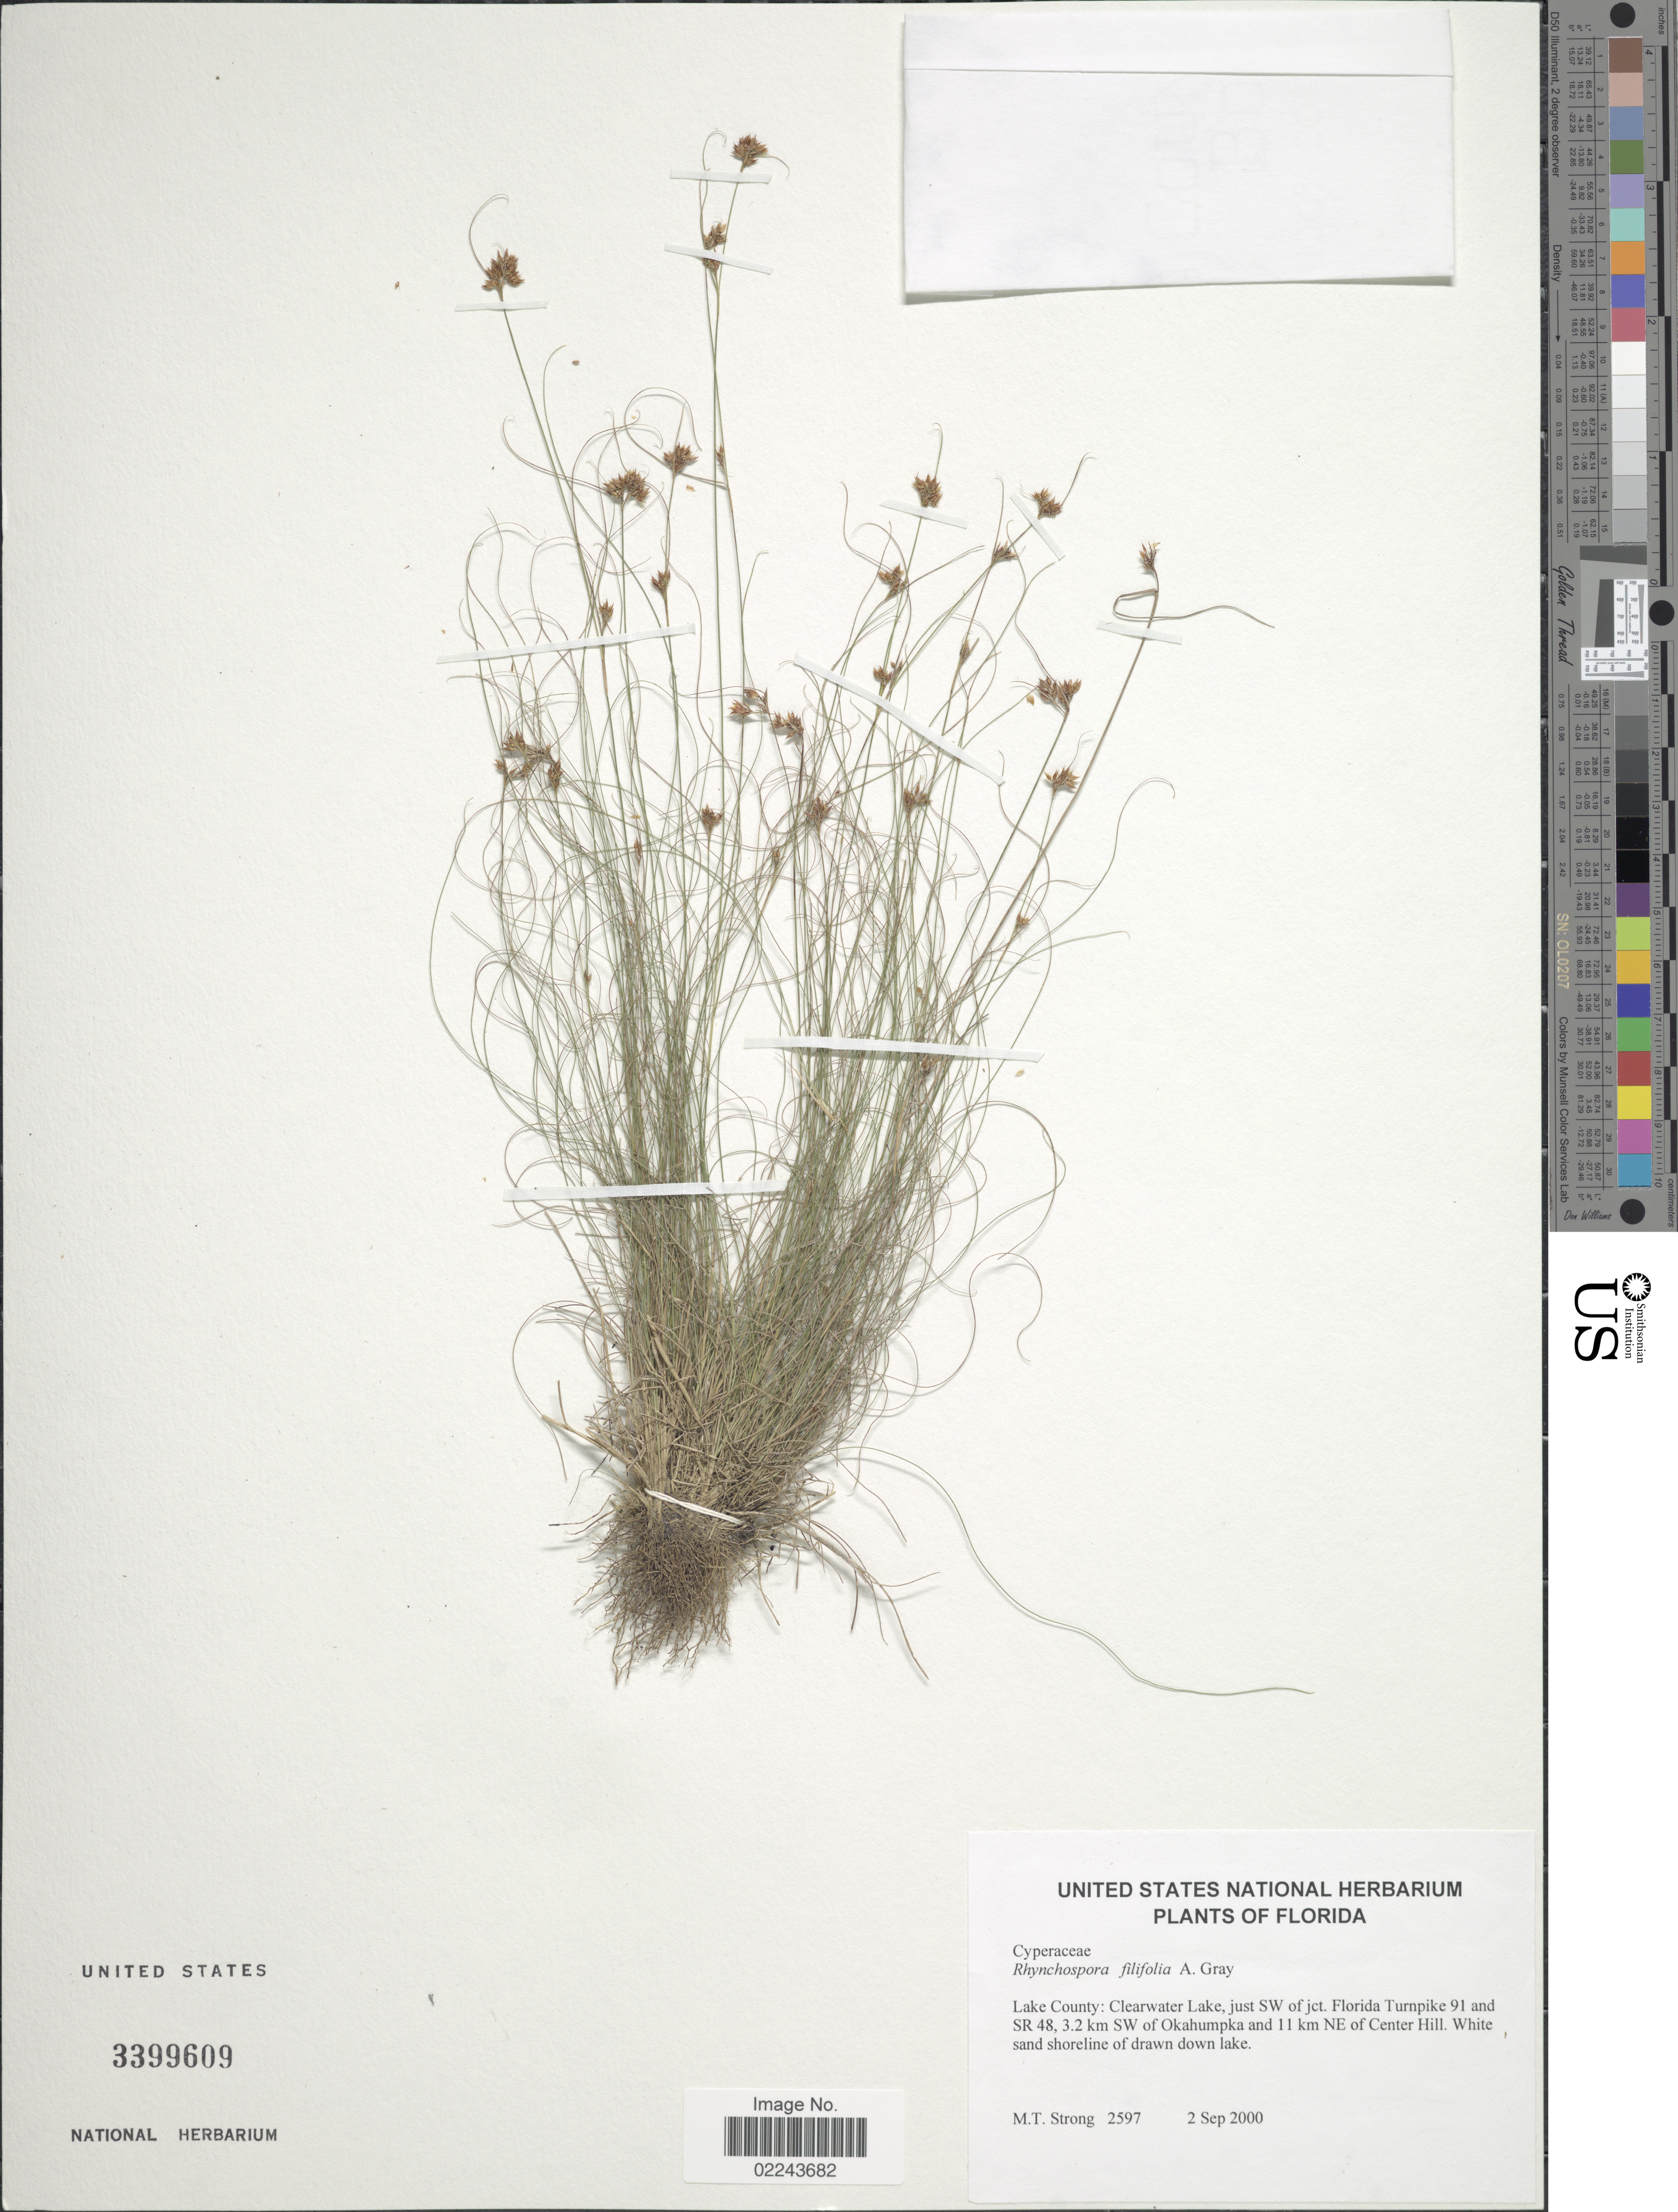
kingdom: Plantae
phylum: Tracheophyta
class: Liliopsida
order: Poales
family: Cyperaceae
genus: Rhynchospora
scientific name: Rhynchospora filifolia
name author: A. Gray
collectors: M. T. Strong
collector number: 2597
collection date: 2000-09-02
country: United States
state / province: Florida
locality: Lake County, Clearwater Lake, just SW of jct Florida Turnpike 91 and SR 48, 3.2 km SW of Okahumpka and 11 km NE of Center Hill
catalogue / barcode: US 3399609